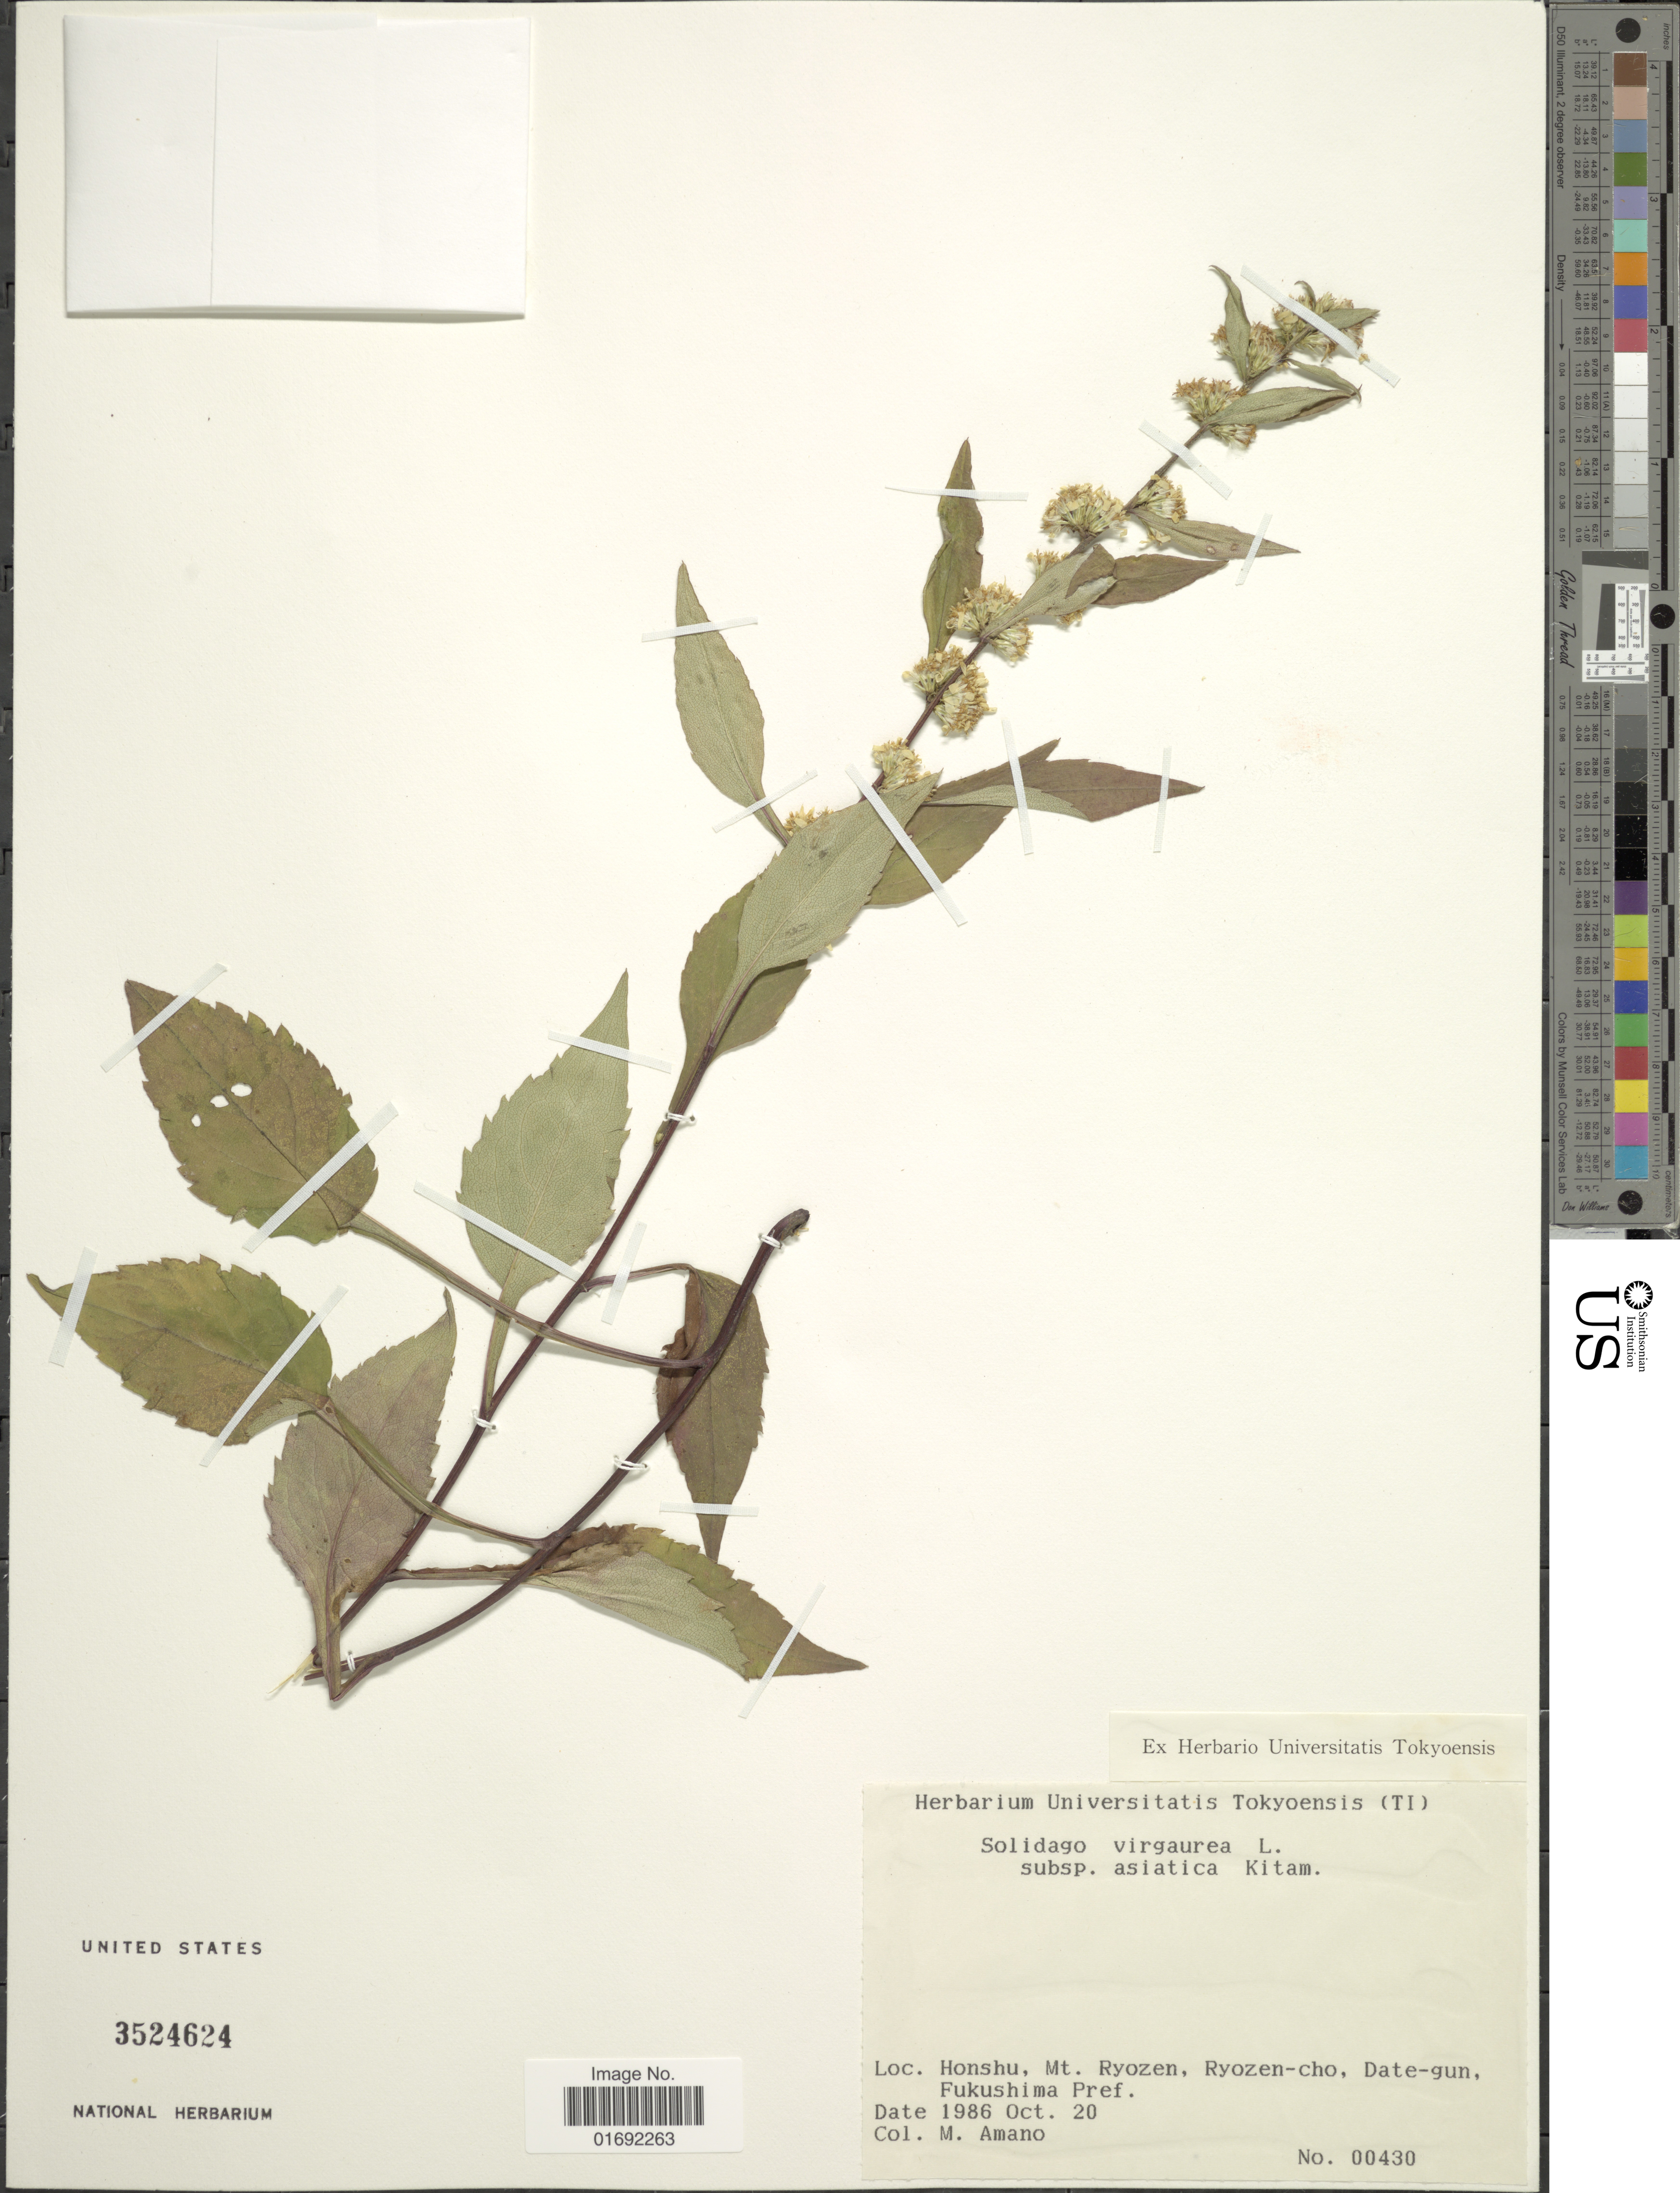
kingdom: Plantae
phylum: Tracheophyta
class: Magnoliopsida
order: Asterales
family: Asteraceae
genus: Solidago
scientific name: Solidago virgaurea var. asiatica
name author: Nakai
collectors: M. Amano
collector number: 00430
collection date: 1986-10-20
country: Japan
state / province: Hukusima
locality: Honshu, Mt. Ryozen, Ryozen-cho, Date-gun, Fukushima Pref.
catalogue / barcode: US 3524624